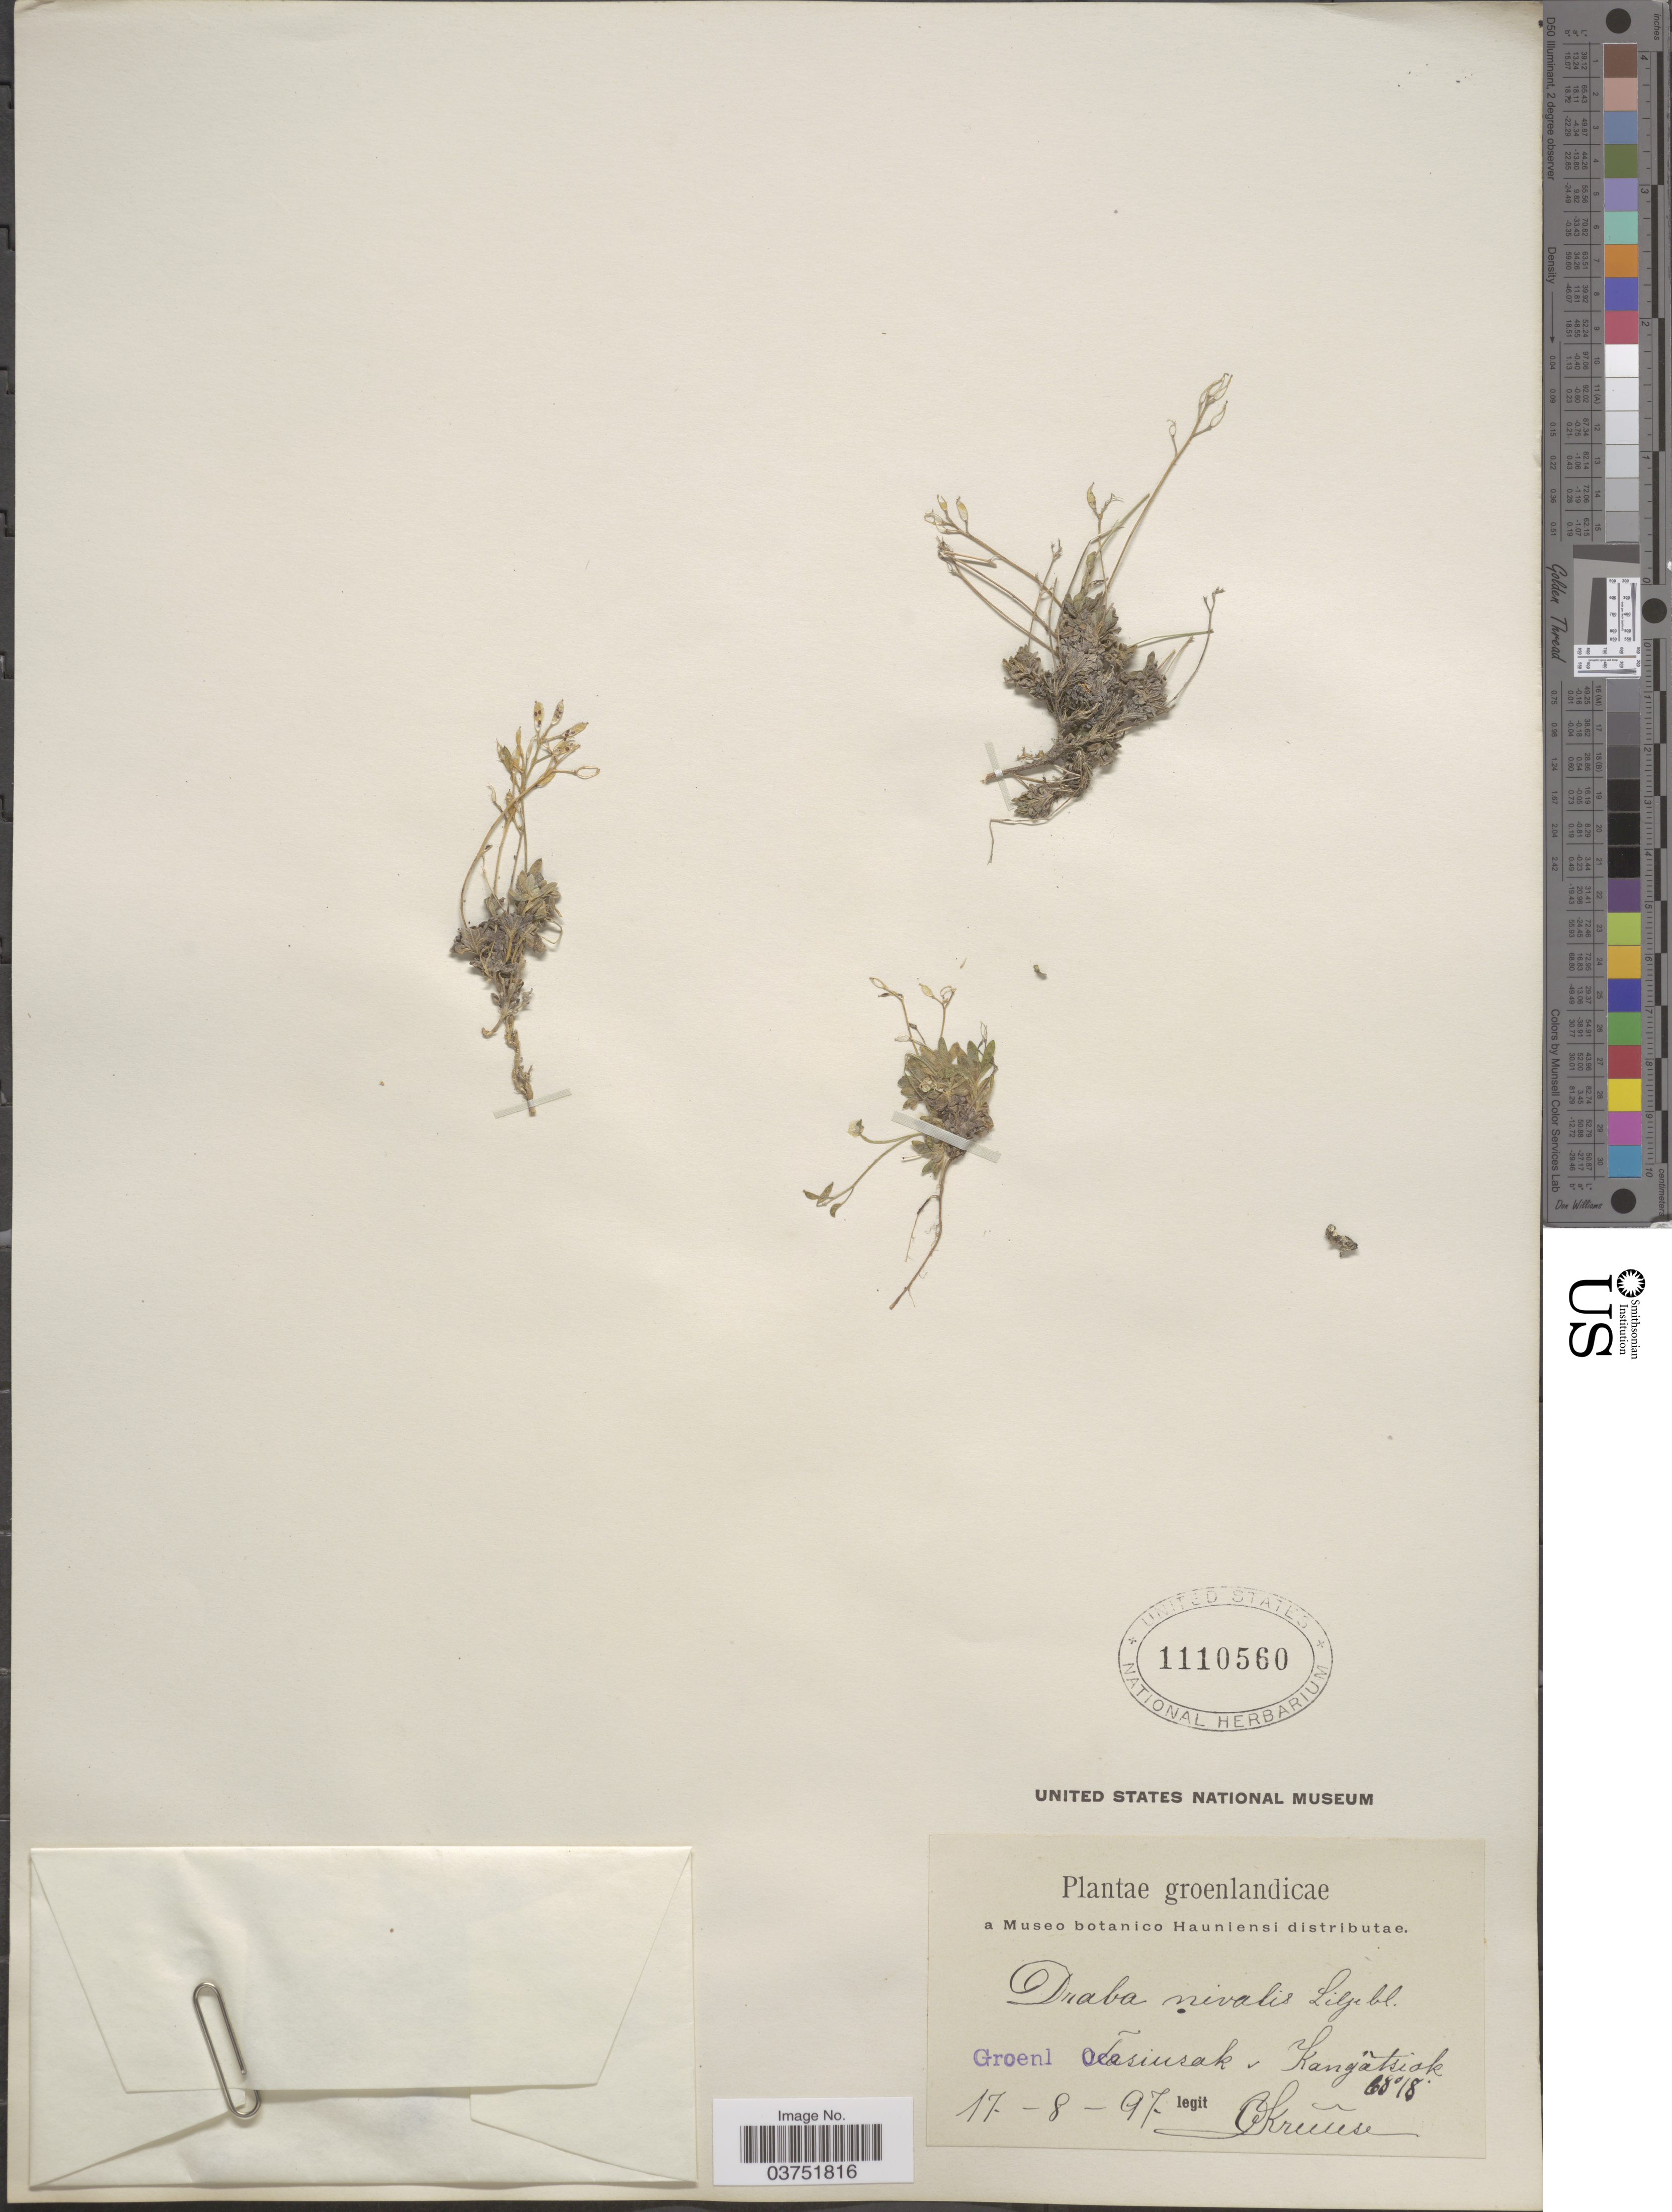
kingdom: Plantae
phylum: Tracheophyta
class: Magnoliopsida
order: Brassicales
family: Brassicaceae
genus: Draba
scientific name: Draba nivalis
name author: Lilj.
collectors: C. Kruuse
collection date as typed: Transcribed d/m/y: 17/8/97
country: Greenland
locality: Groenl Oc. Tesiuzak, Kangatsiak.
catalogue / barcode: US 1110560